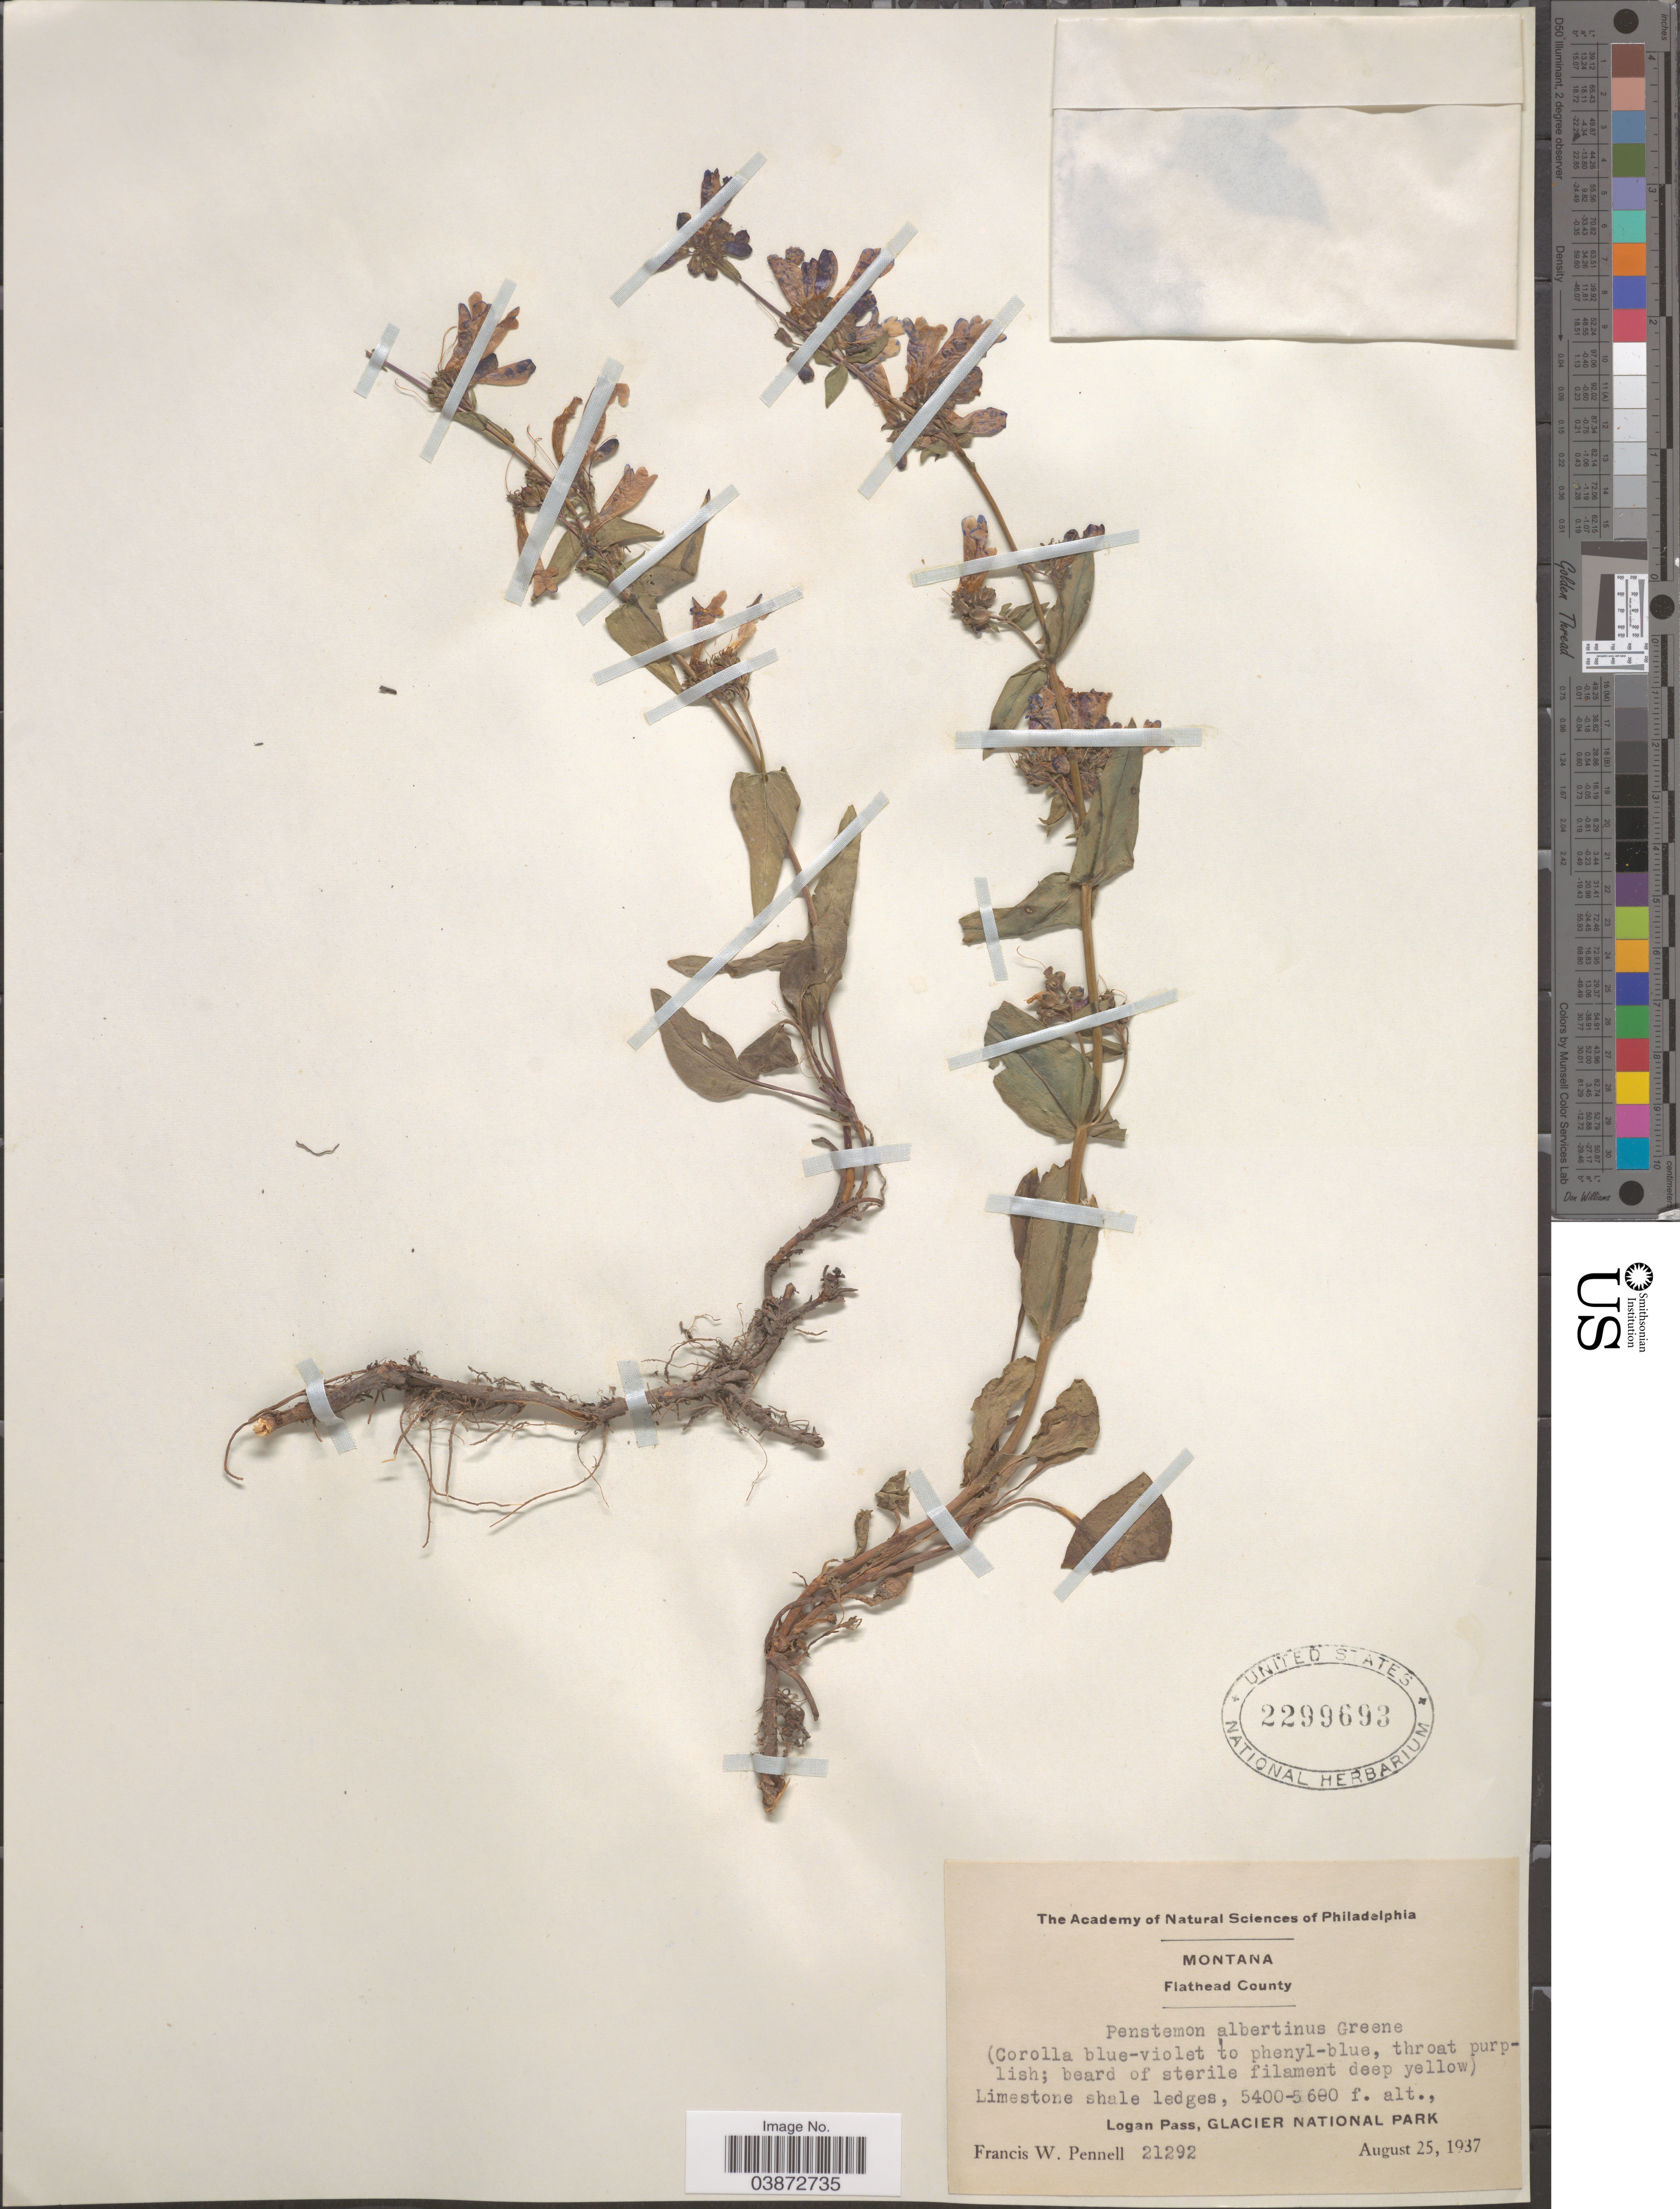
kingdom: Plantae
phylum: Tracheophyta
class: Magnoliopsida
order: Lamiales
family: Plantaginaceae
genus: Penstemon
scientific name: Penstemon albertinus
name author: Greene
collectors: F. W. Pennell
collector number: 21292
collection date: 1937-08-25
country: United States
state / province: Montana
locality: Flathead County. Logan Pass, Glacier National Park.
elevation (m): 1646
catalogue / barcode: US 2299693